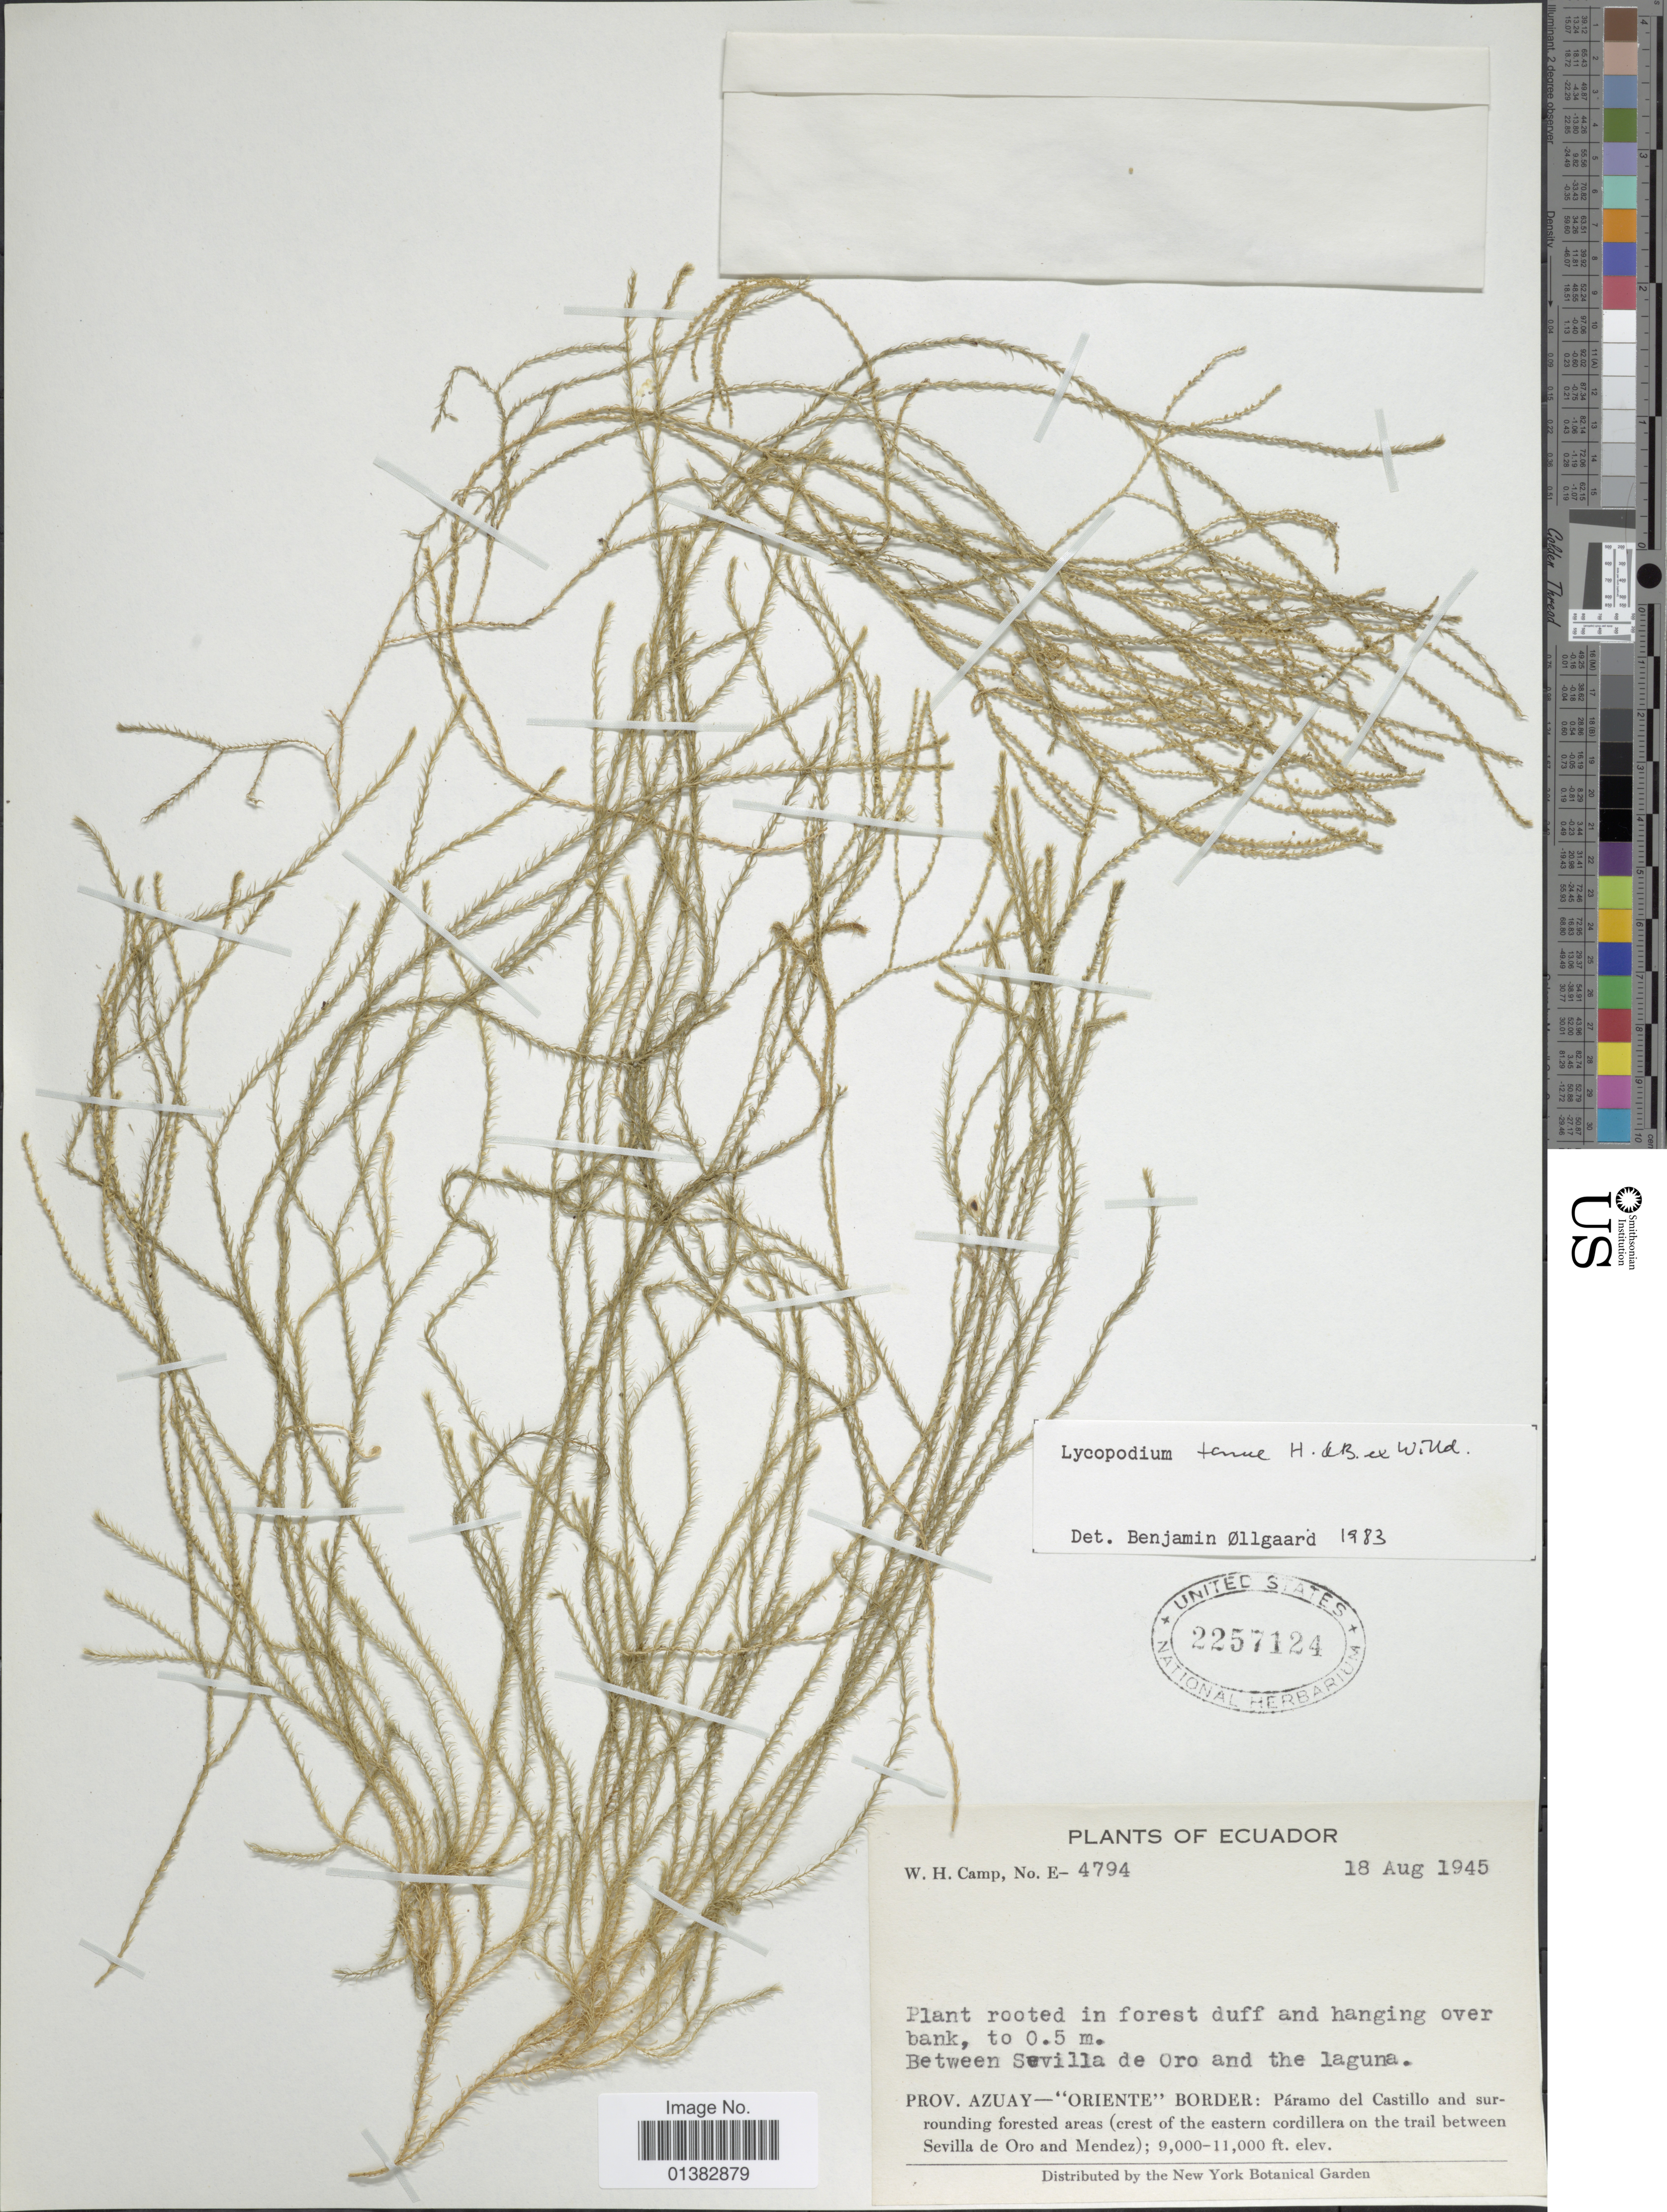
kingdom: Plantae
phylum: Tracheophyta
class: Lycopodiopsida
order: Lycopodiales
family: Lycopodiaceae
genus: Phlegmariurus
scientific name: Phlegmariurus tenuis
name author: (Humb. & Bonpl. ex Willd.) B. Øllg.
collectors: W. H. Camp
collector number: E-4794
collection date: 1945-08-18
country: Ecuador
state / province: Azuay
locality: Oriente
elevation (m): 2743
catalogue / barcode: US 2257124